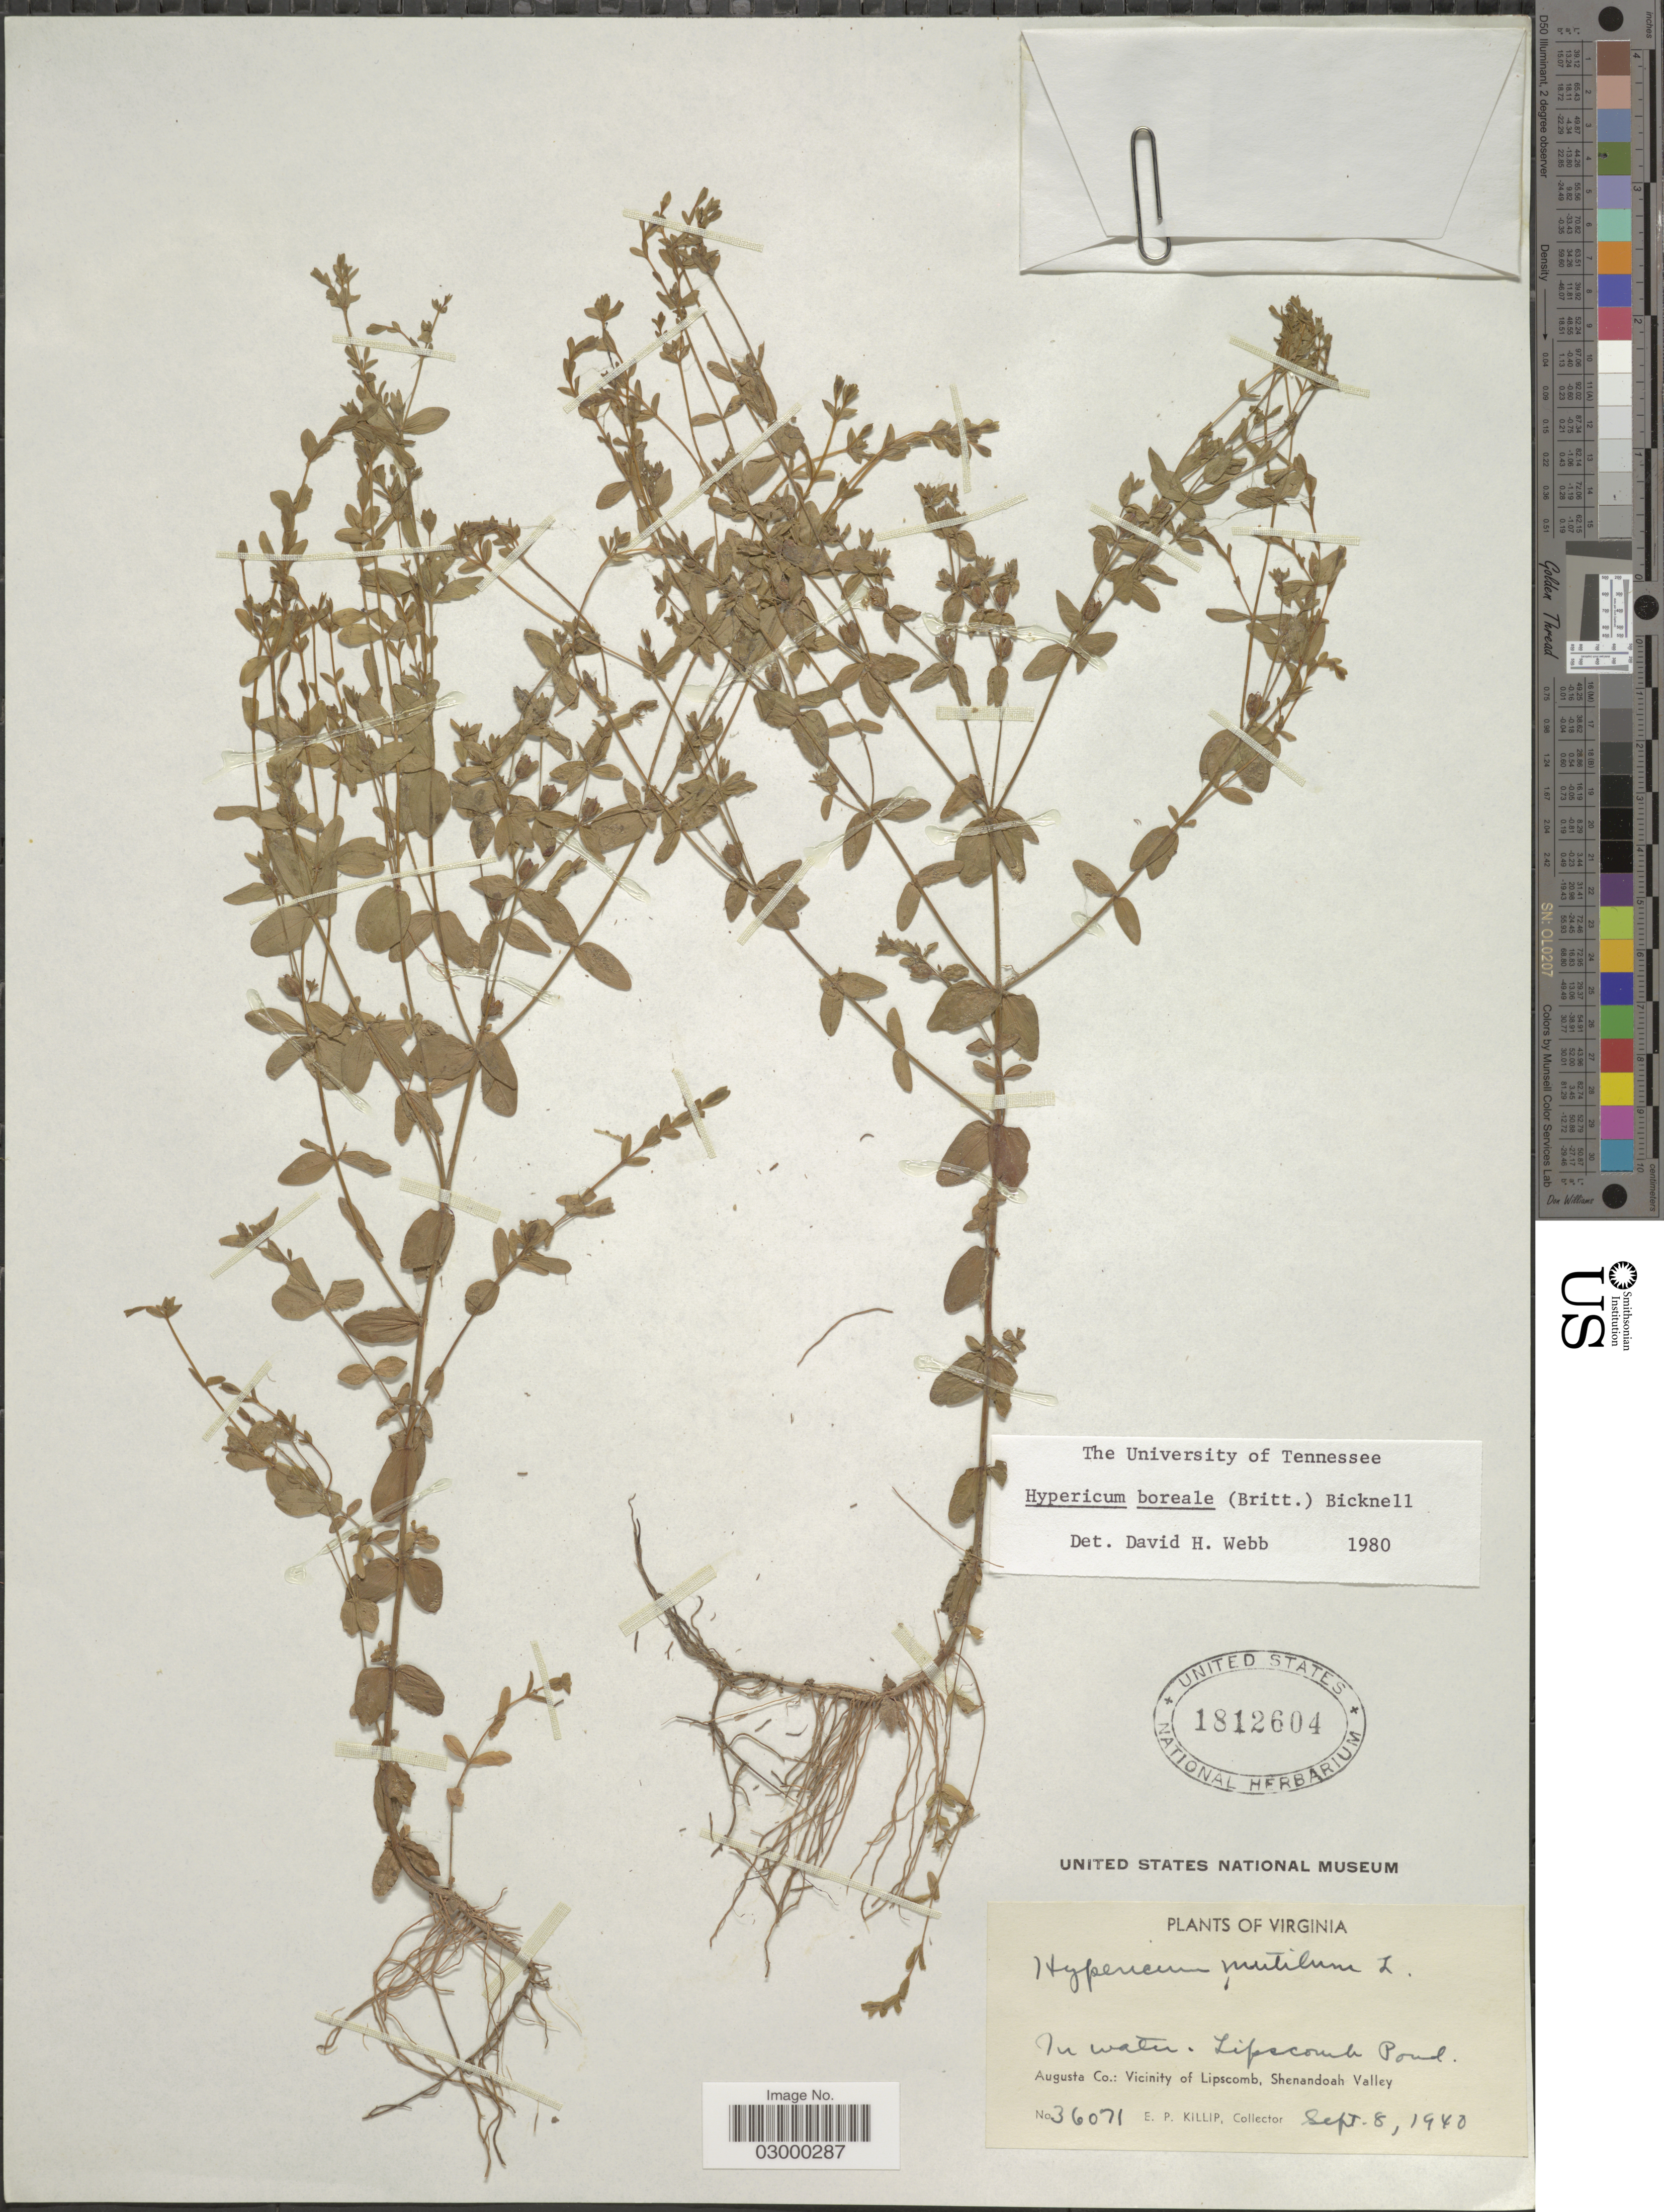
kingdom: Plantae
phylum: Tracheophyta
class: Magnoliopsida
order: Malpighiales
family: Hypericaceae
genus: Hypericum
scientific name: Hypericum boreale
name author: (Britton) E.P. Bicknell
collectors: E. P. Killip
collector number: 36071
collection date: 1940-09-08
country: United States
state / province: Virginia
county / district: Augusta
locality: Lipscomb Pond, Augusta Co.: Vicinity of Lipscomb, Shenandoah Valley.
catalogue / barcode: US 1812604